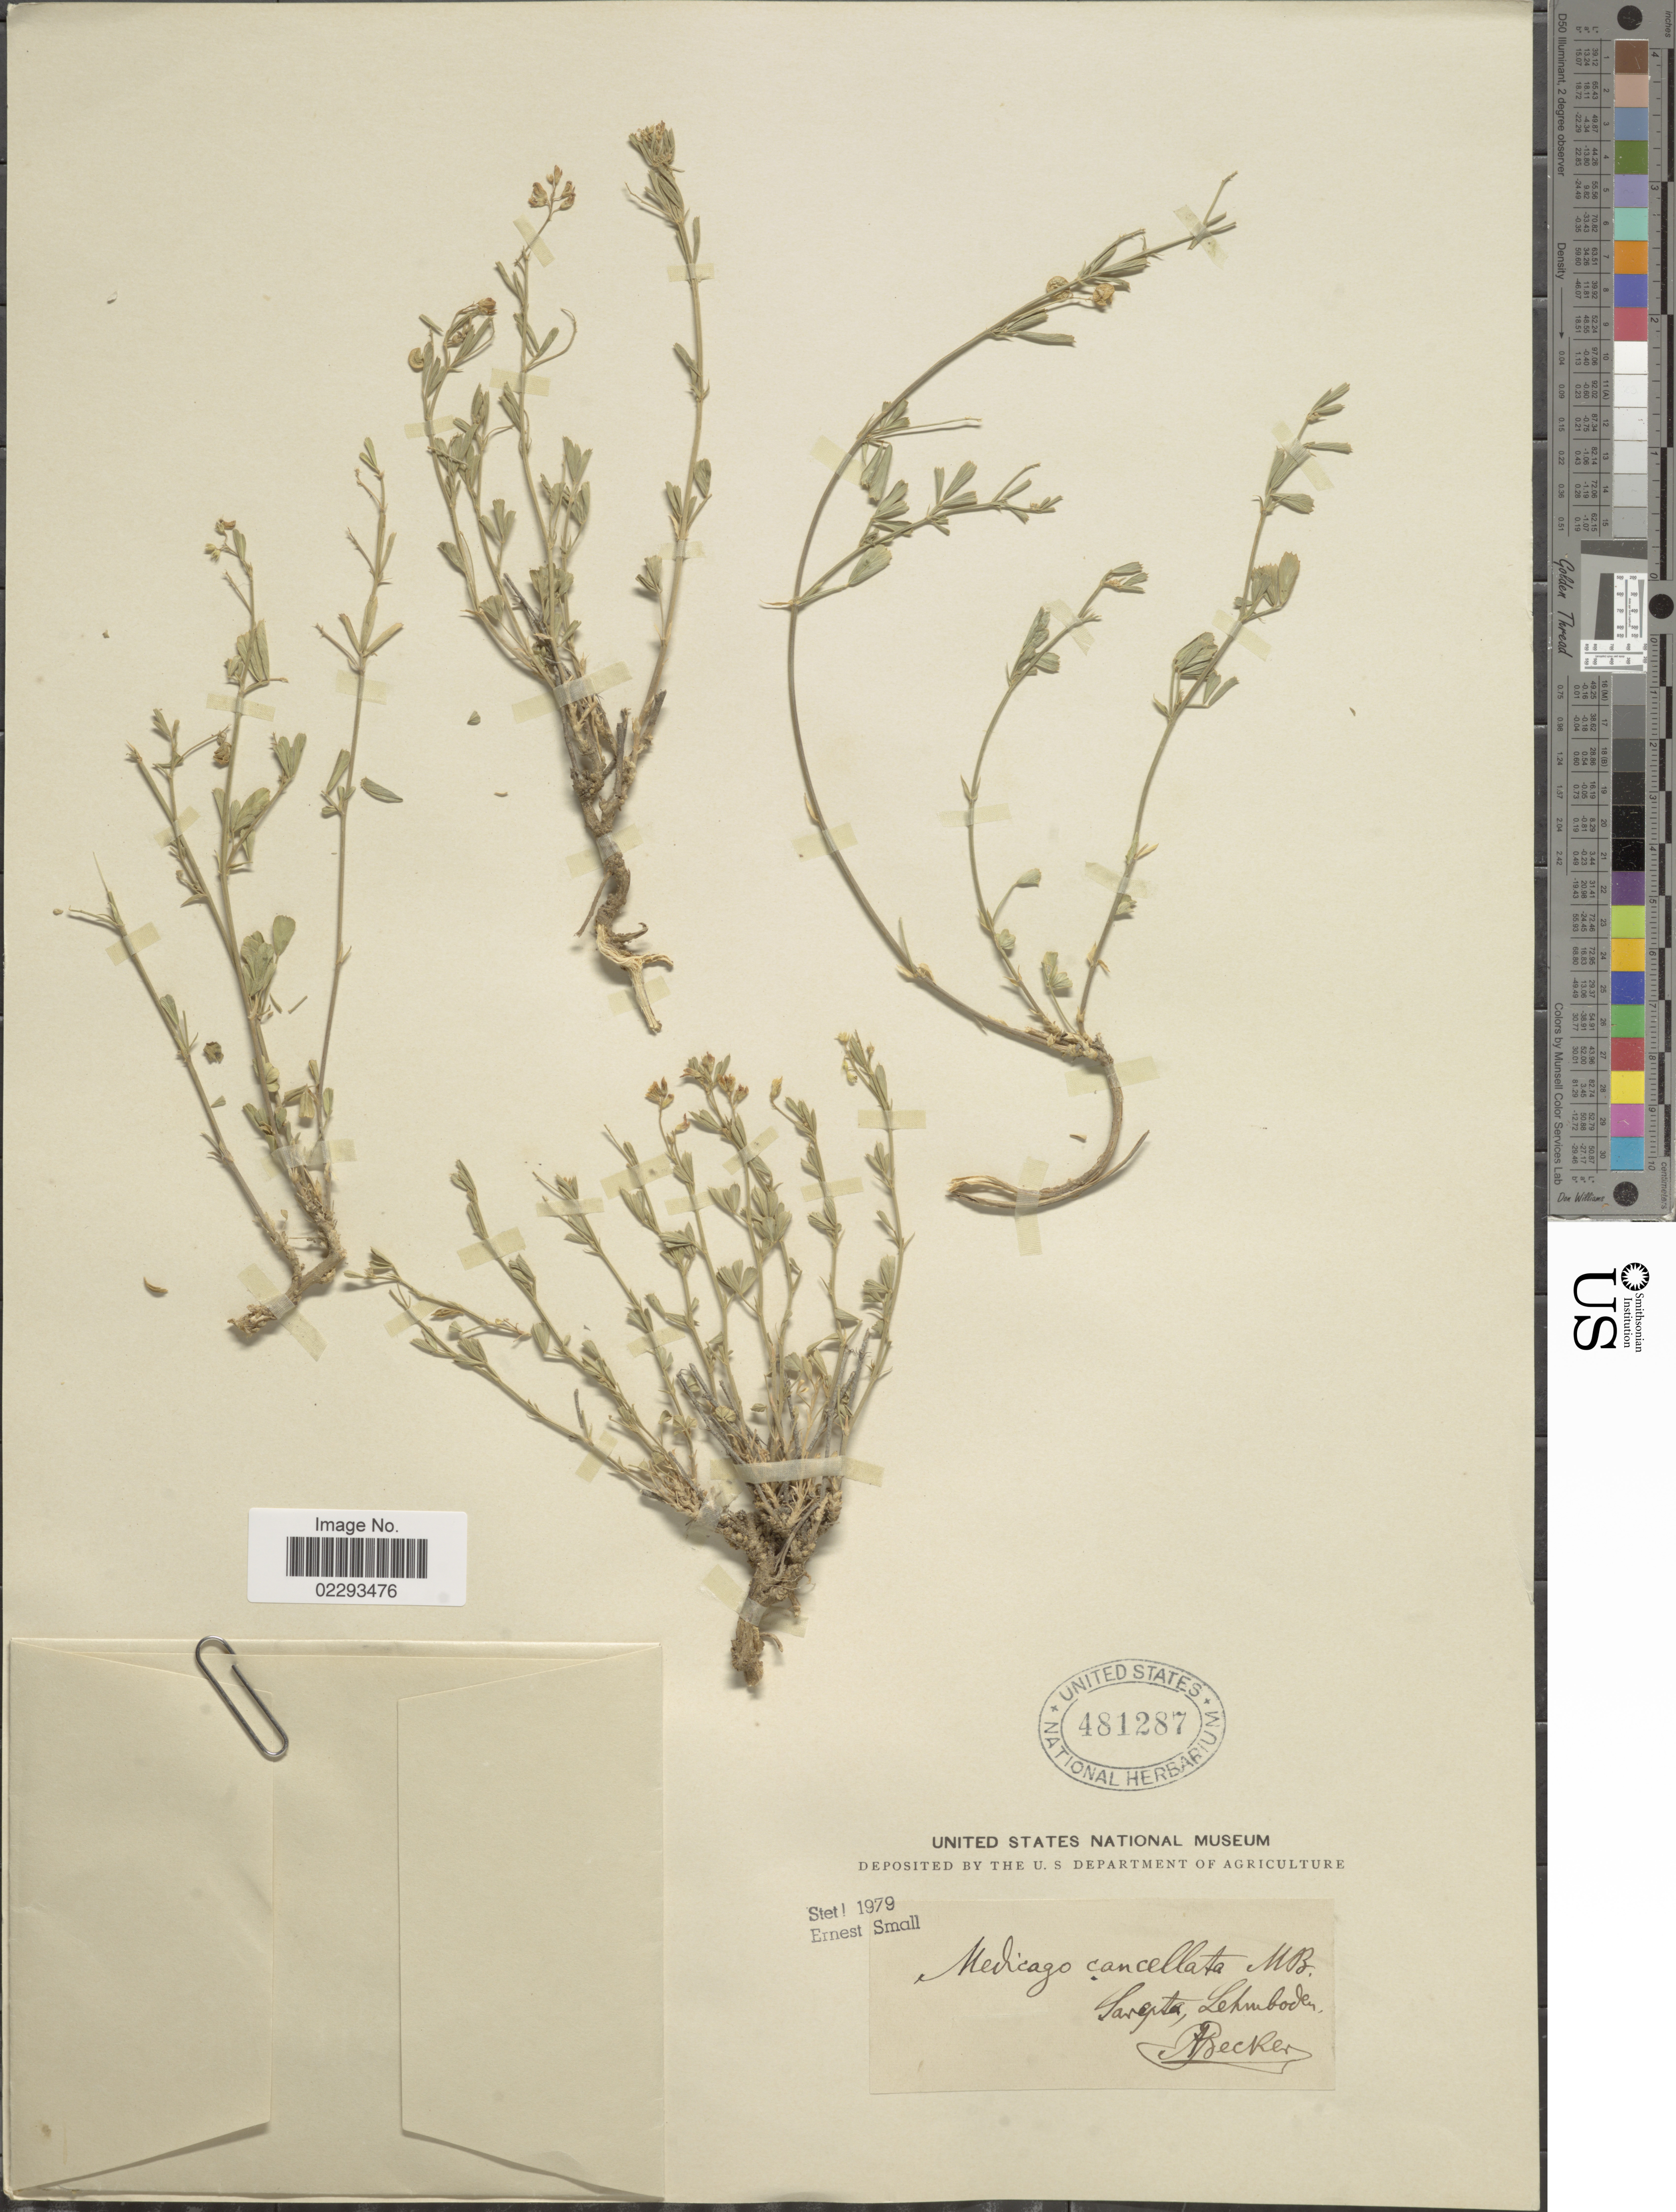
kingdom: Plantae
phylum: Tracheophyta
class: Magnoliopsida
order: Fabales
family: Fabaceae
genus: Medicago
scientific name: Medicago cancellata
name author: M. Bieb.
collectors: A. Becker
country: Russian Federation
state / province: Volgograd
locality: Sarepta, Lehmböden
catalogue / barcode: US 481287